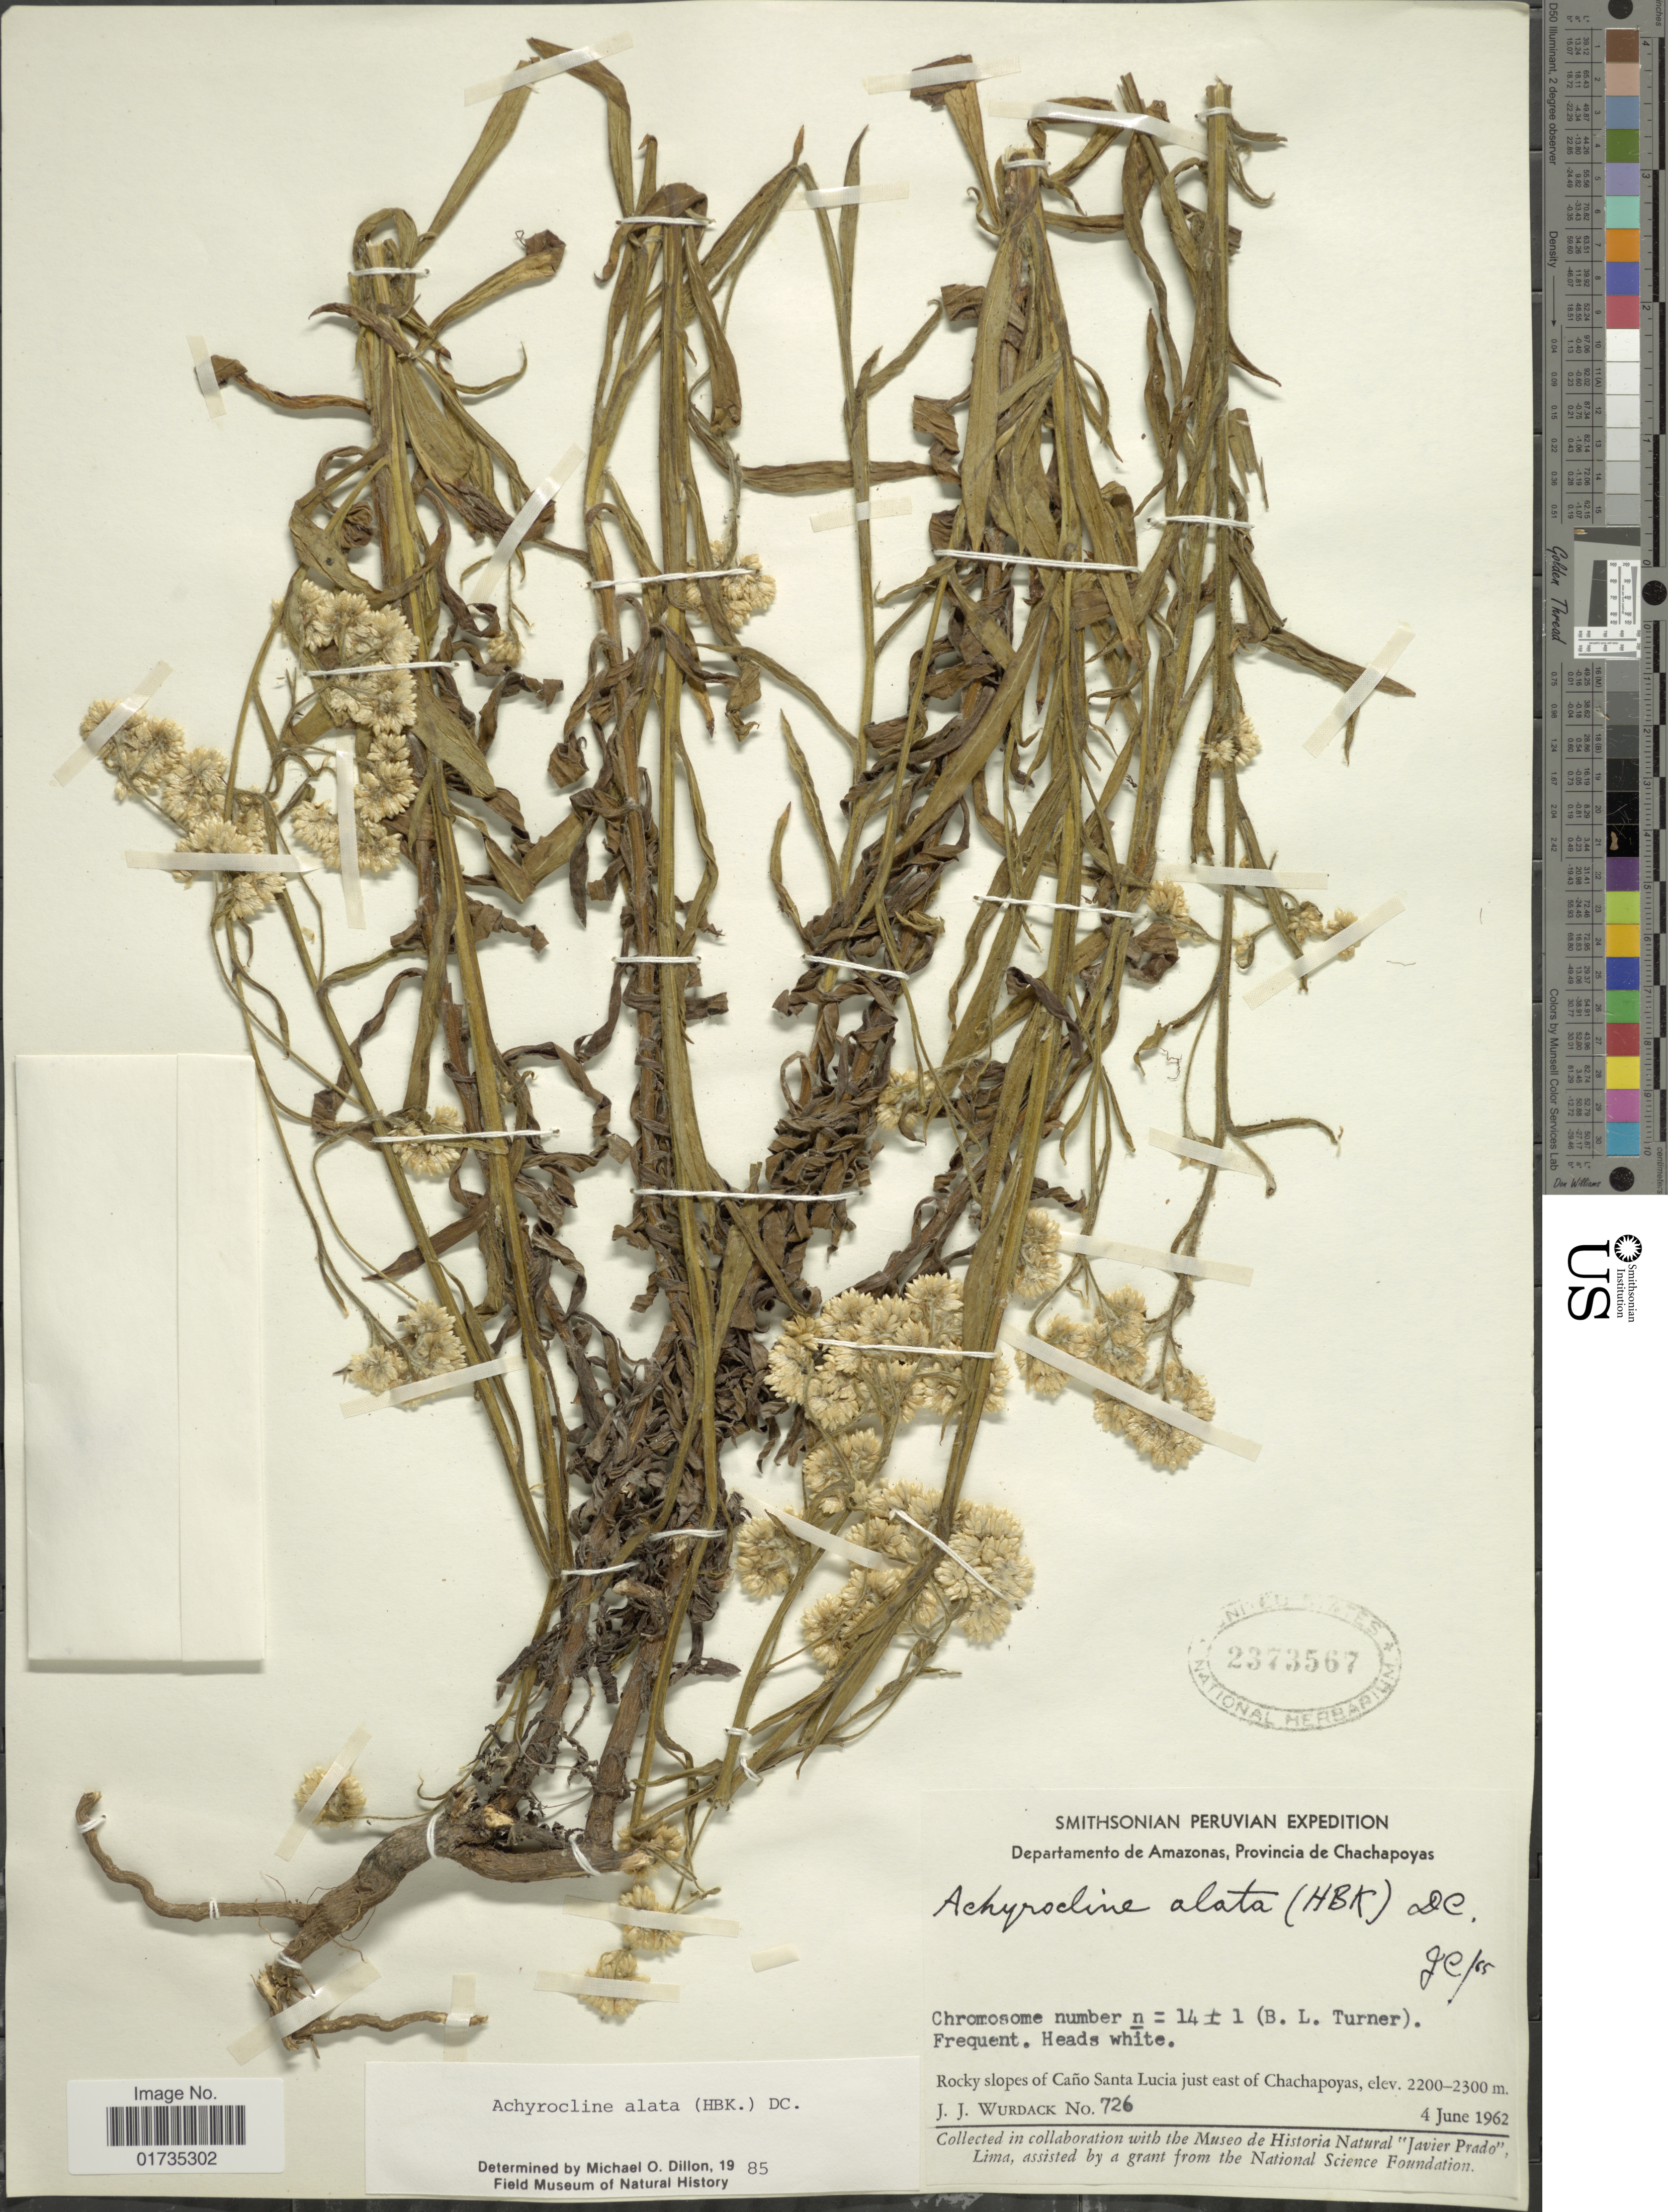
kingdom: Plantae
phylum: Tracheophyta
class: Magnoliopsida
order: Asterales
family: Asteraceae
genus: Achyrocline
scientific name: Achyrocline alata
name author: (Kunth) DC.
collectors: J. J. Wurdack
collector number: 726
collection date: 1962-06-04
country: Peru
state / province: Amazonas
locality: Departamento de Amazonas, Provincia de Chachapoyas. Rocky slopes of Caño Santa Lucia just east of Chachapoyas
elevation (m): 2200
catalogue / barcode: US 2373567